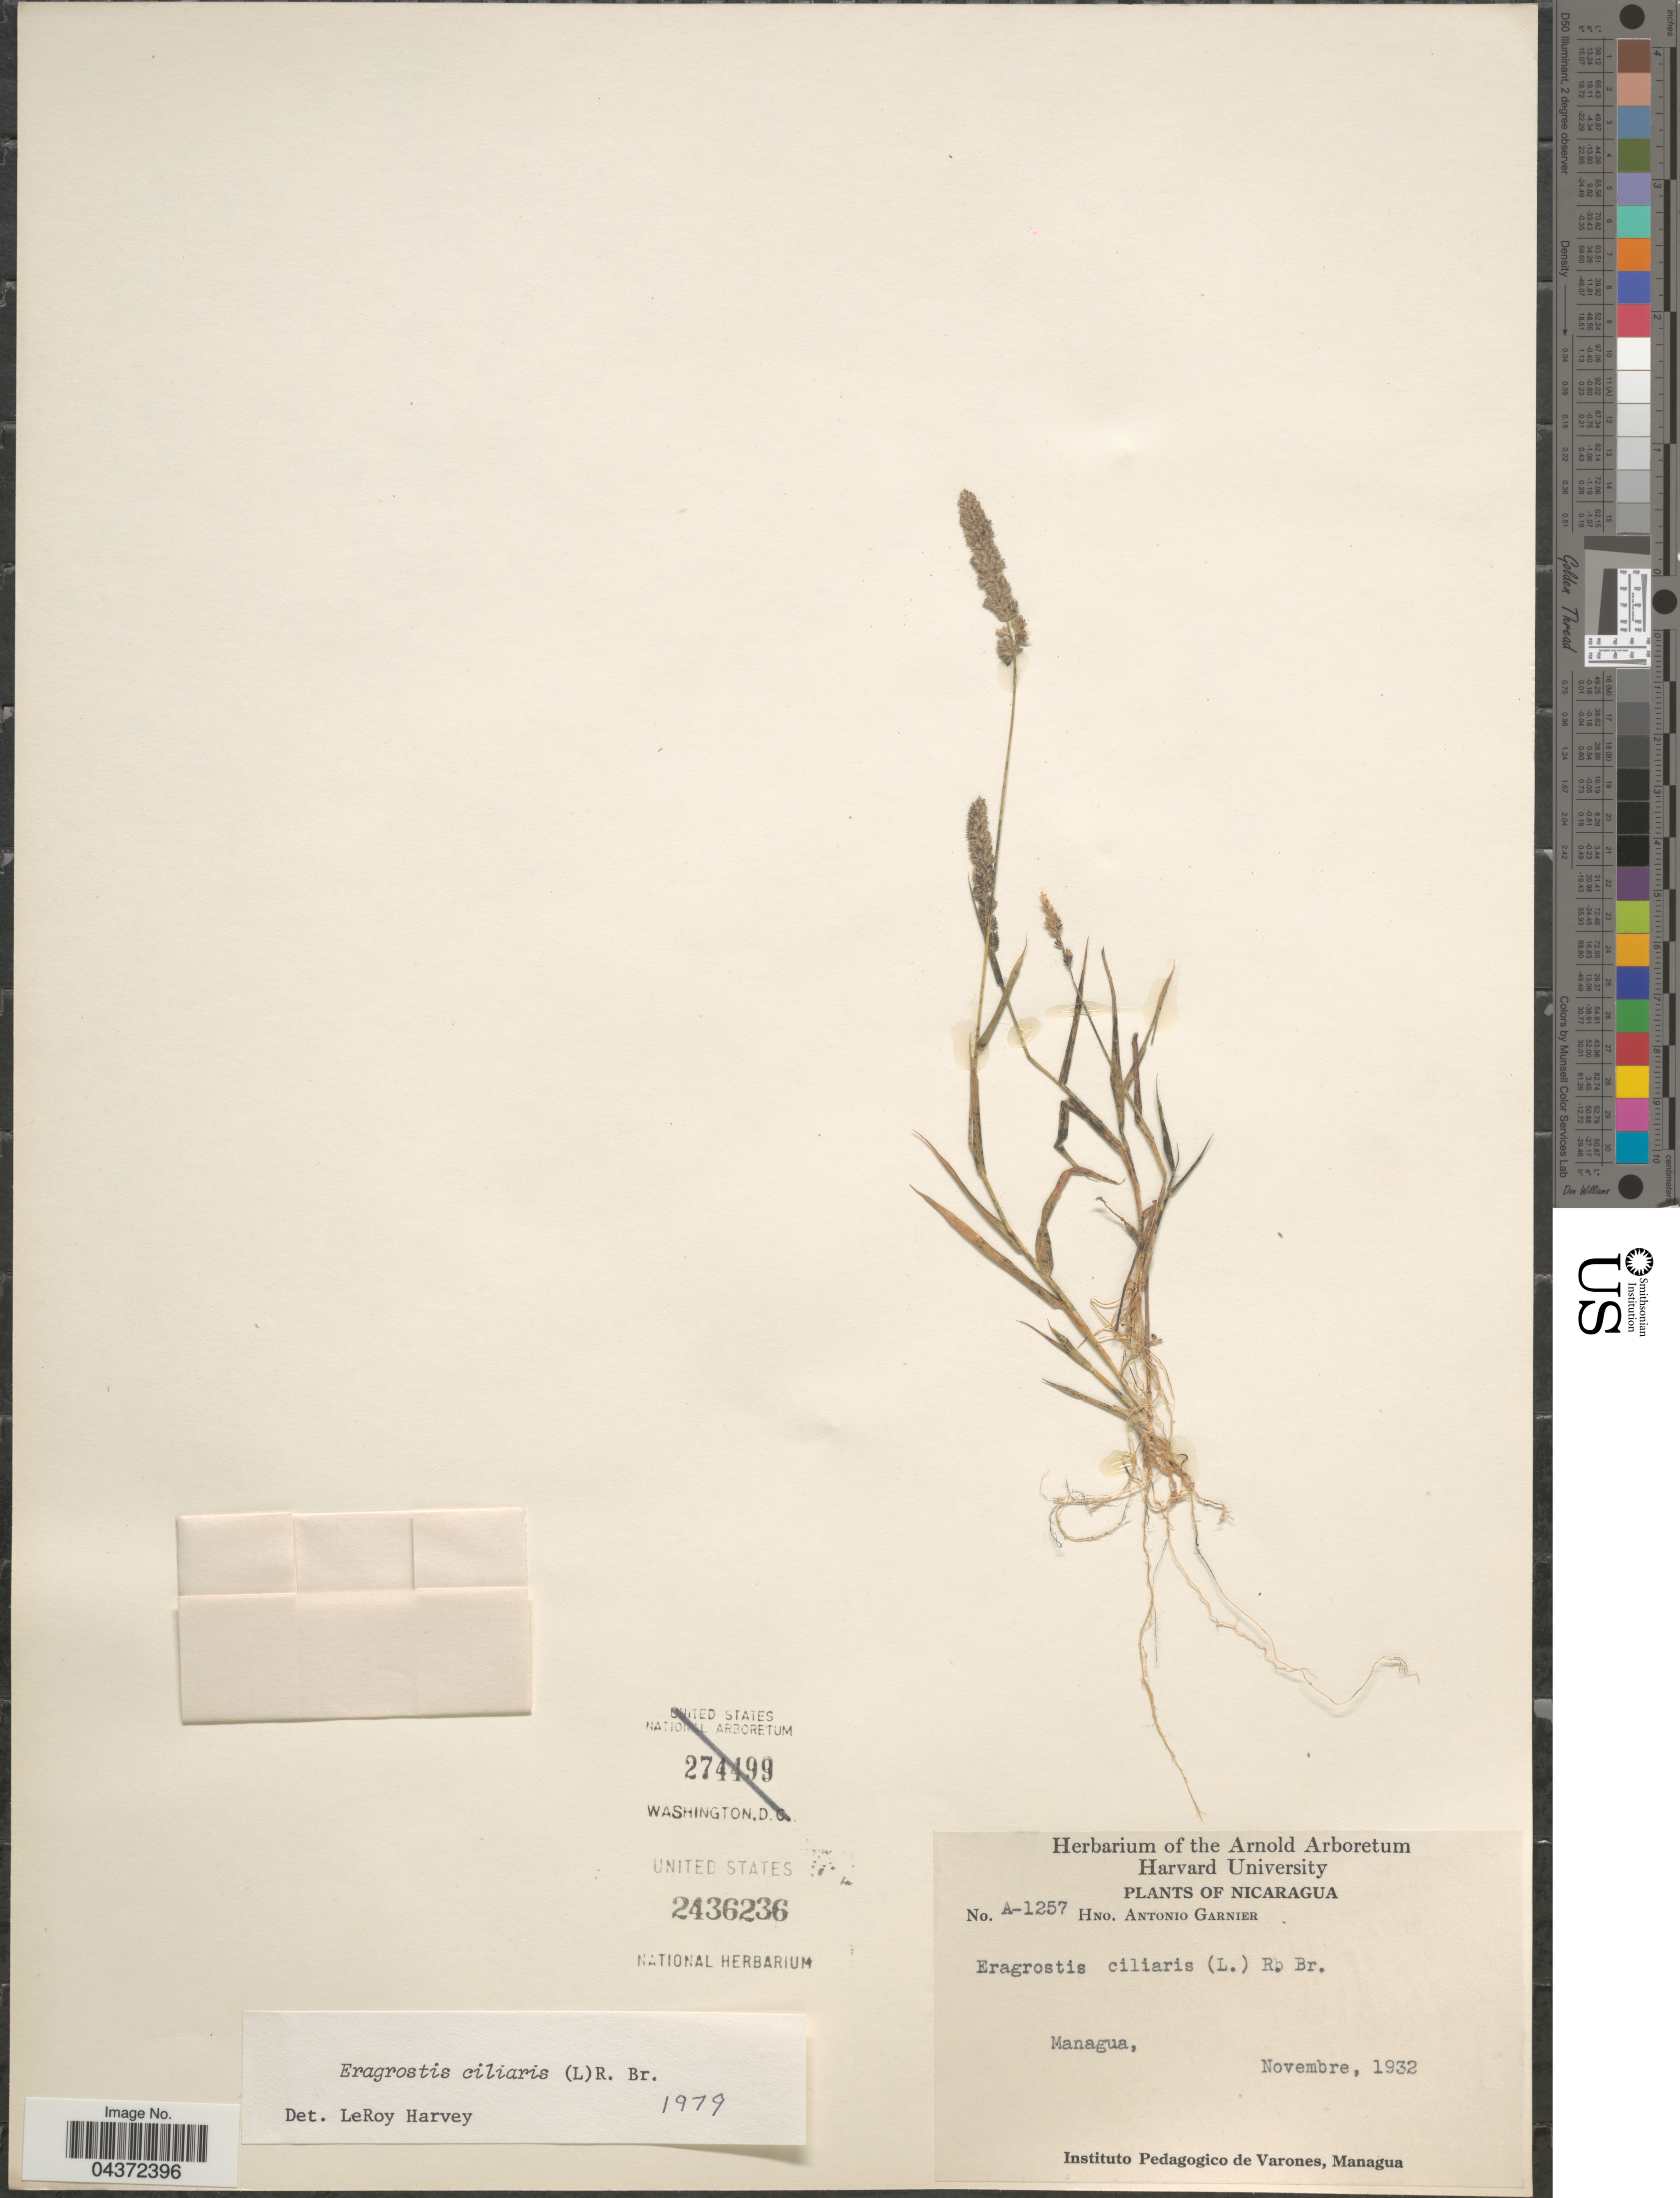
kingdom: Plantae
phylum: Tracheophyta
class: Liliopsida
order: Poales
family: Poaceae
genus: Eragrostis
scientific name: Eragrostis ciliaris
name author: (L.) R. Br.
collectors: Bro. A. Garnier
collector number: A-1257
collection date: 1932-11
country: Nicaragua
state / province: Managua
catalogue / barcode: US 2436236